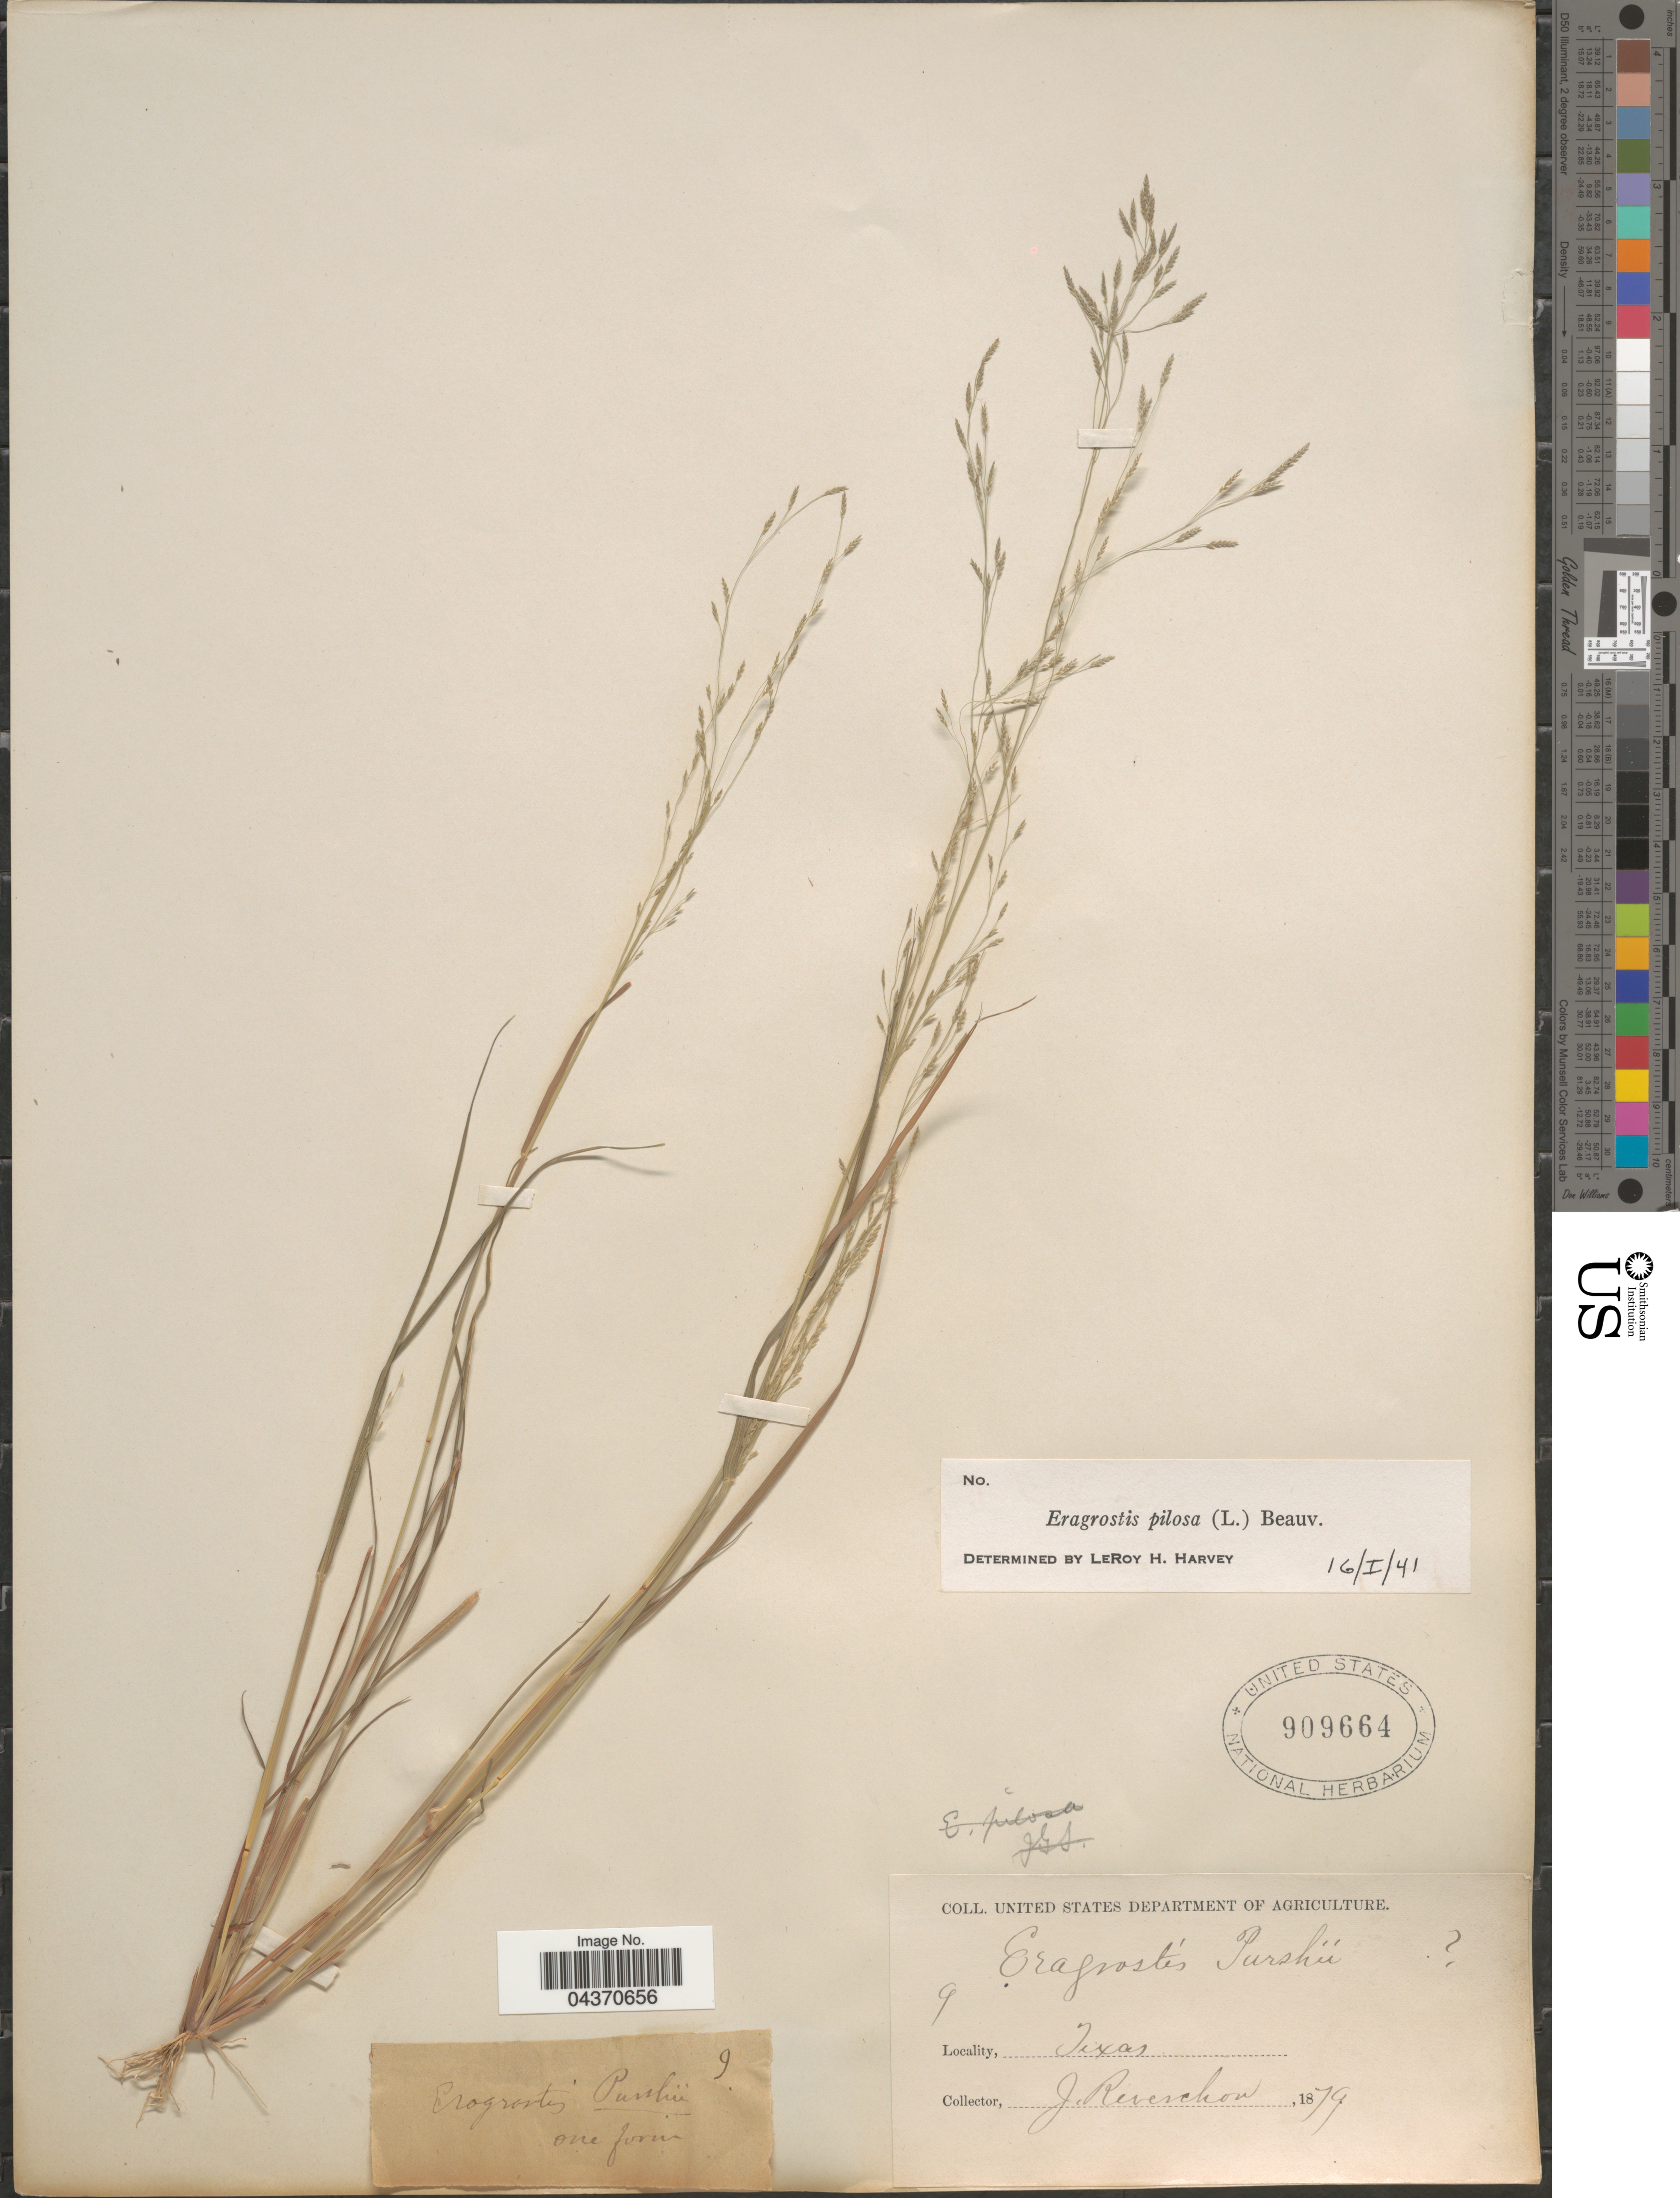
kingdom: Plantae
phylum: Tracheophyta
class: Liliopsida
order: Poales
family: Poaceae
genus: Eragrostis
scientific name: Eragrostis pilosa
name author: (L.) P. Beauv.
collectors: J. Reverchon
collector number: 9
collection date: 1879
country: United States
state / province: Texas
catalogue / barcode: US 909664